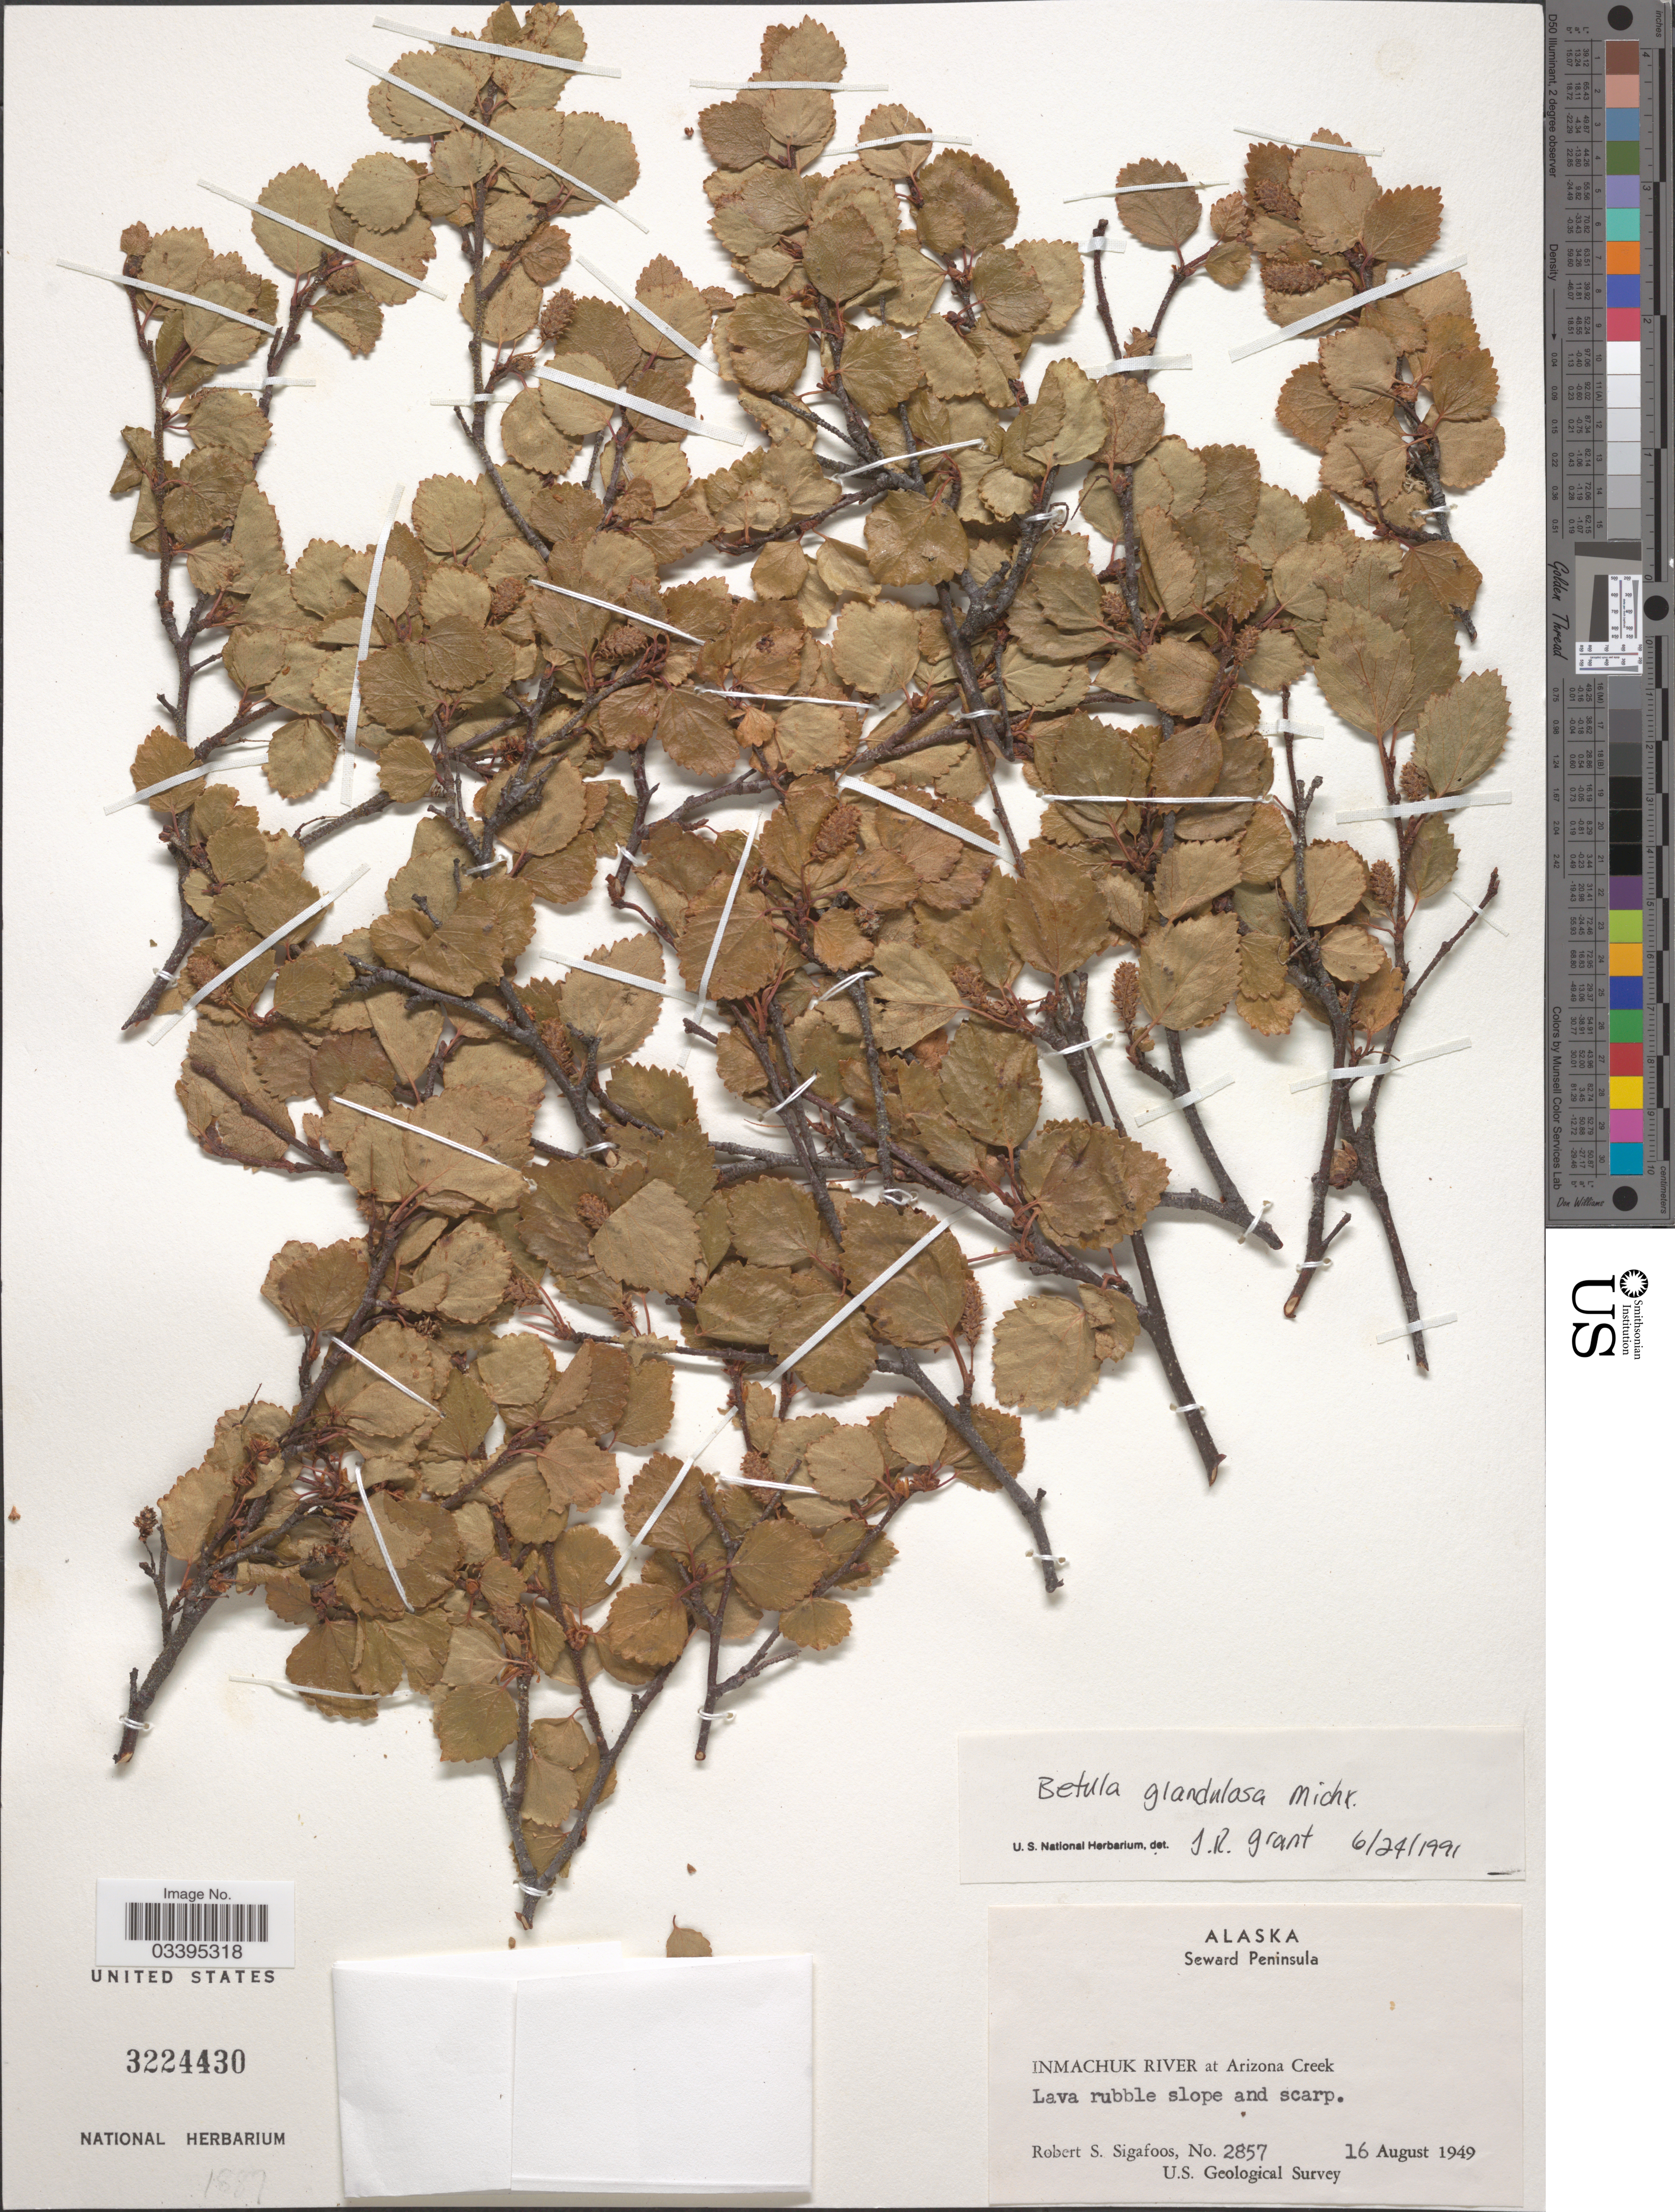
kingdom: Plantae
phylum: Tracheophyta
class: Magnoliopsida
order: Fagales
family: Betulaceae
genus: Betula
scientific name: Betula glandulosa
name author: Michx.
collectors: R. Sigafoos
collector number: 2857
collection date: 1949-08-16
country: United States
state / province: Alaska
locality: Seward Peninsula. Inmachuk River at Arizona Creek.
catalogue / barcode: US 3224430